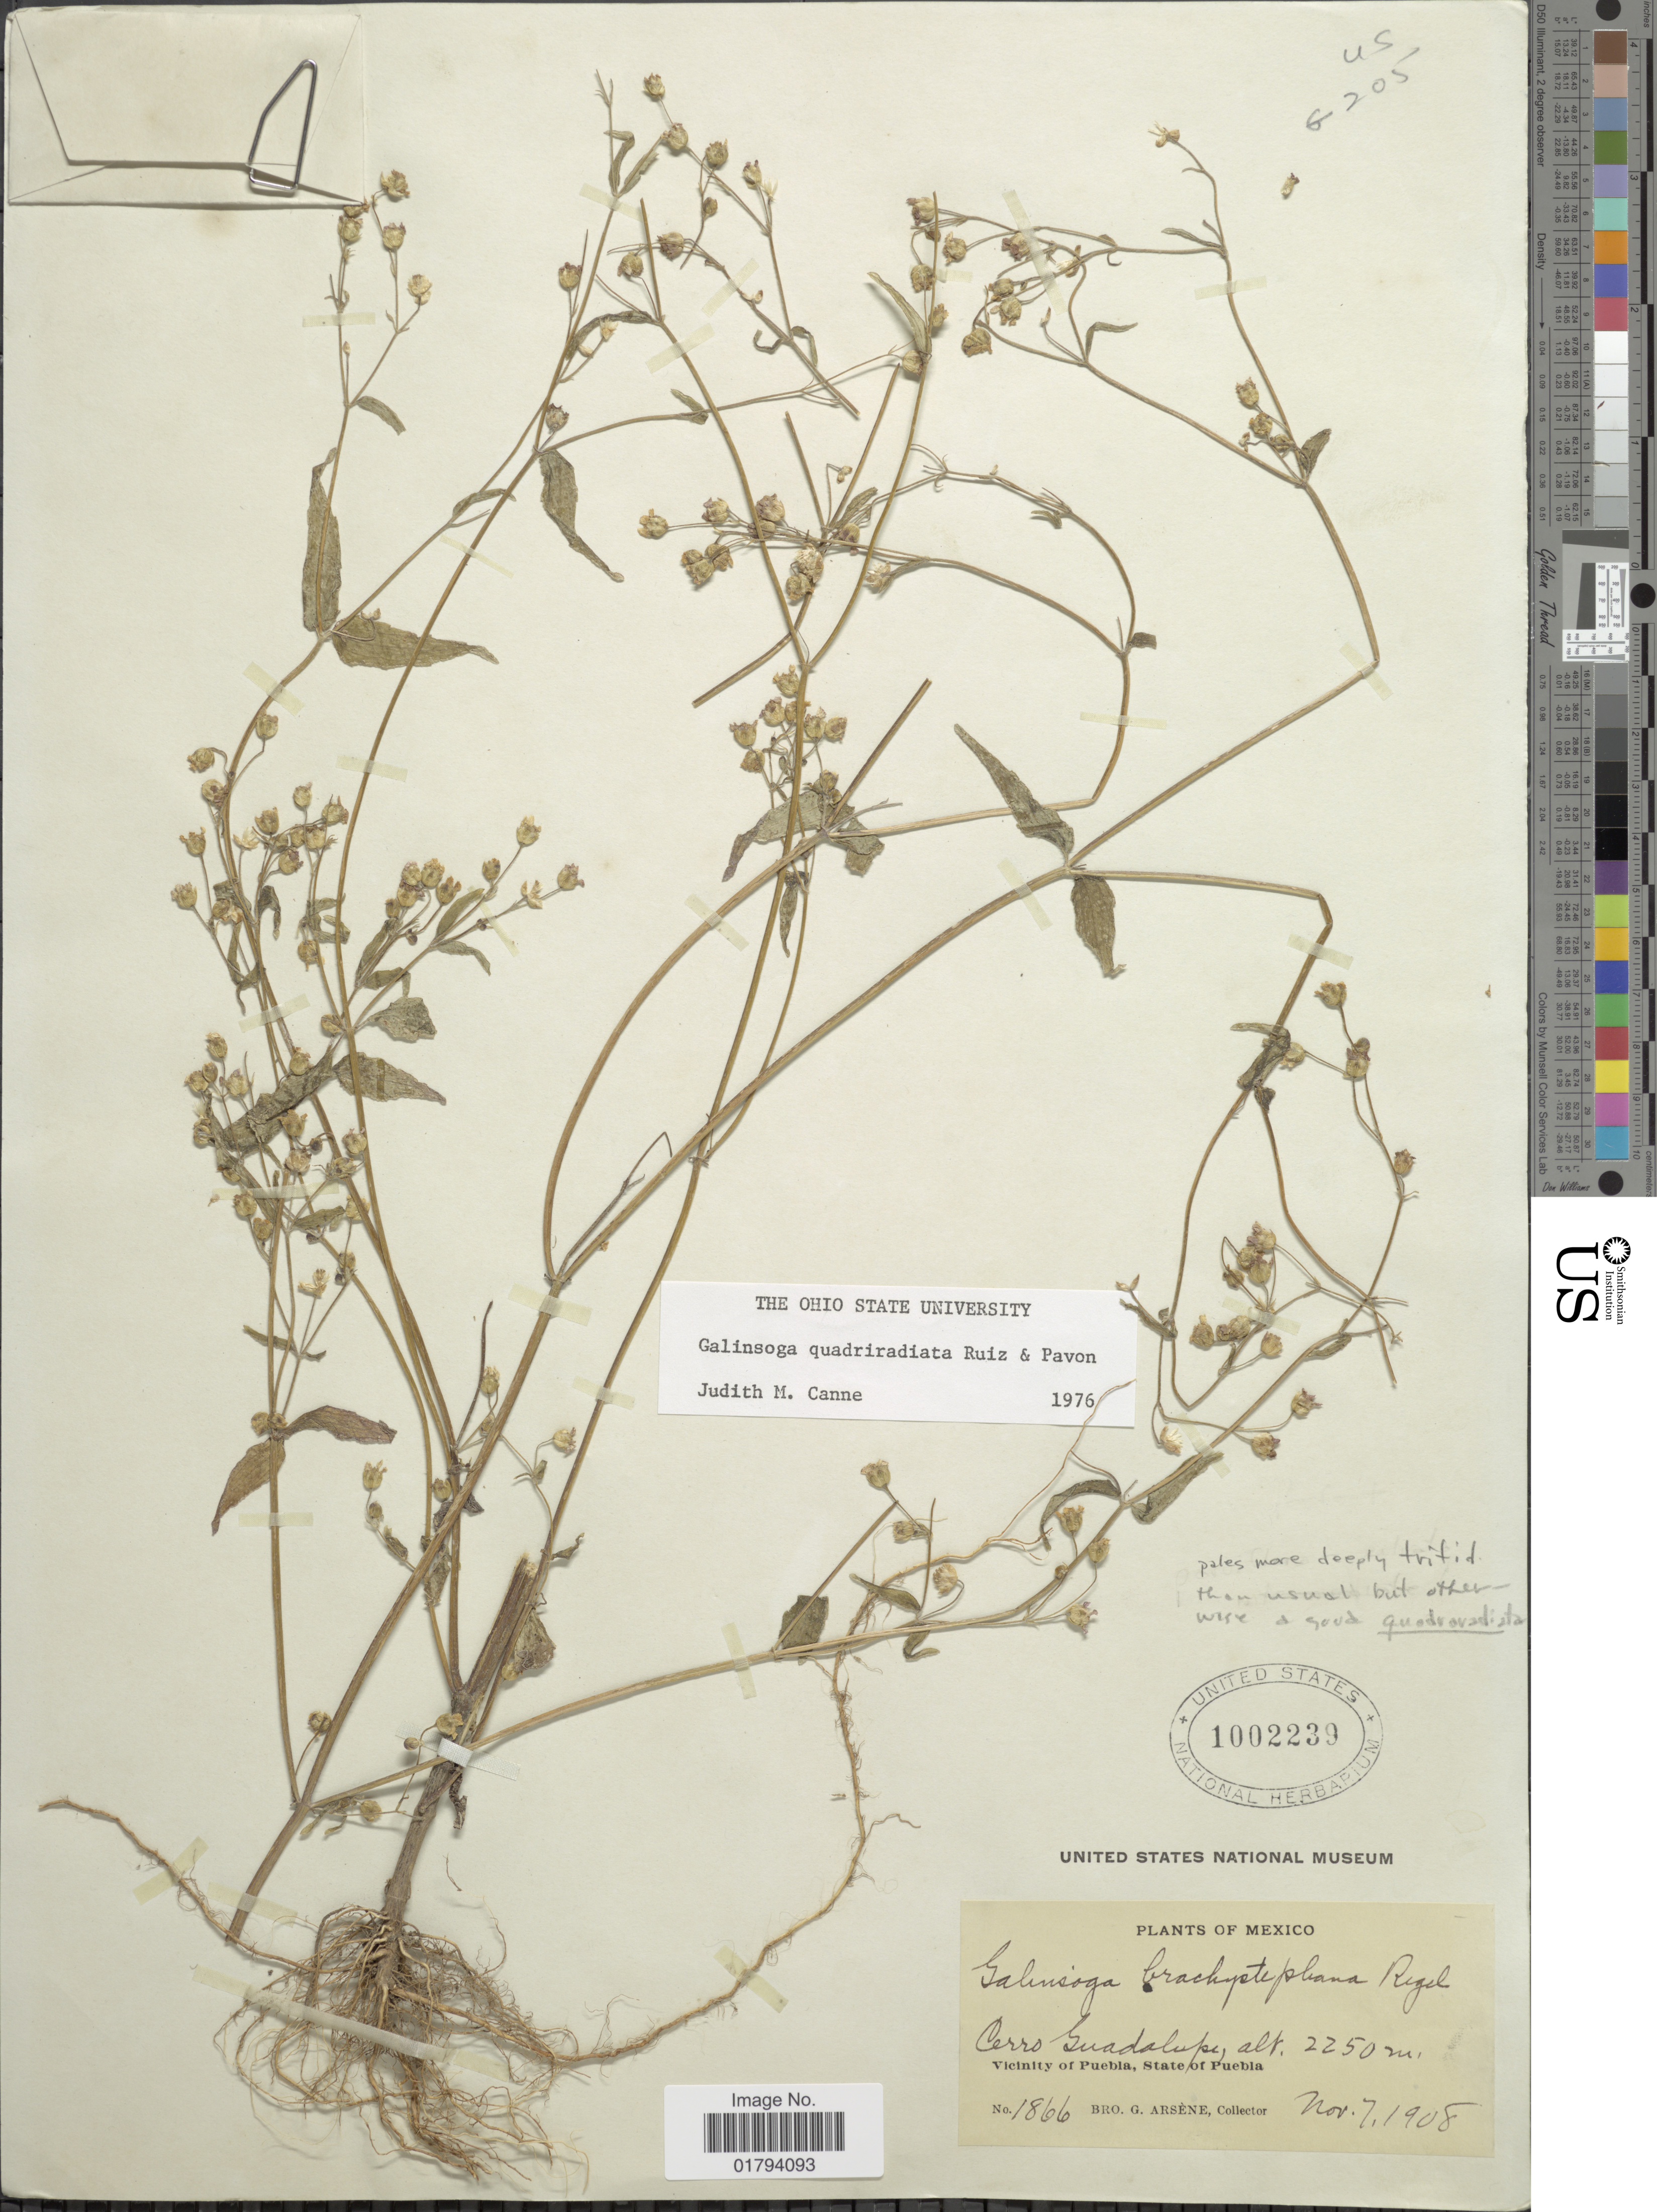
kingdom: Plantae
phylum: Tracheophyta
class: Magnoliopsida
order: Asterales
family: Asteraceae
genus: Galinsoga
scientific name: Galinsoga quadriradiata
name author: Ruiz & Pav.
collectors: Bro. G. Arsène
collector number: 1866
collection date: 1908-11-07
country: Mexico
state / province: Puebla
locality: Cerro Guadalupe, vicinity of Puebla.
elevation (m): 2250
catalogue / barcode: US 1002239